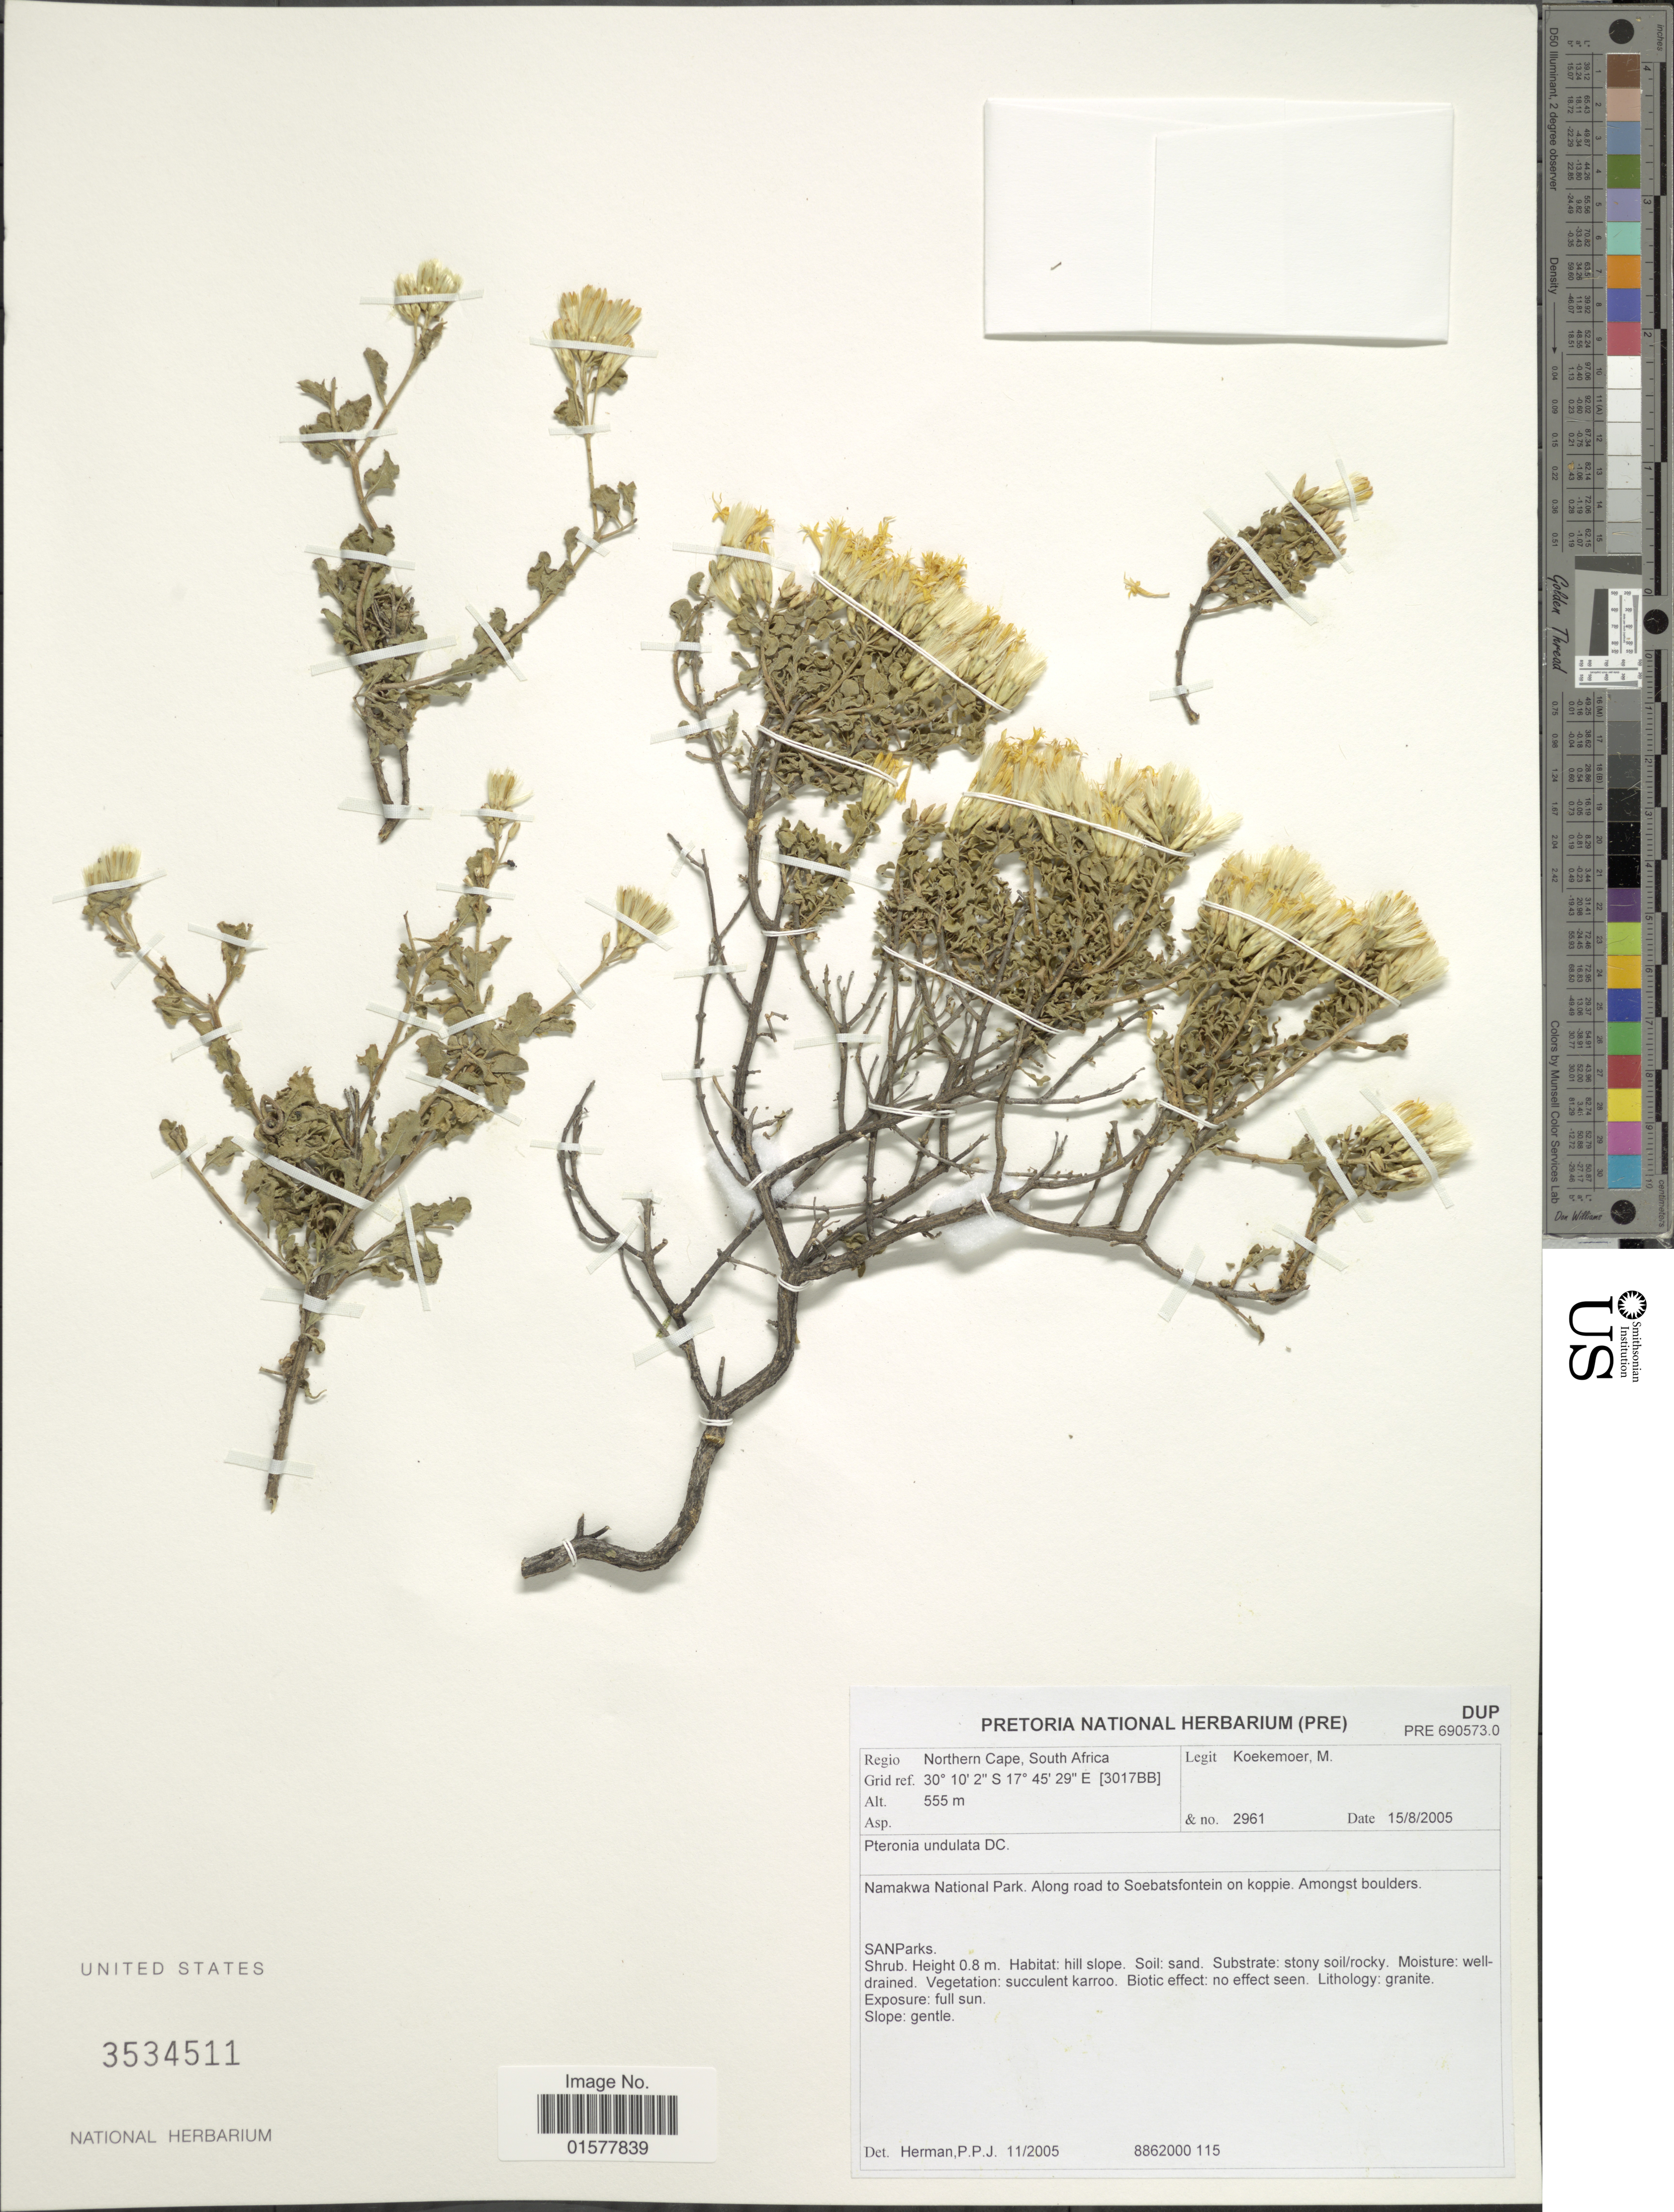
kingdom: Plantae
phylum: Tracheophyta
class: Magnoliopsida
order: Asterales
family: Asteraceae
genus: Pteronia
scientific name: Pteronia undulata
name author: DC.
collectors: M. Koekemoer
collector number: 2961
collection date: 2005-08-15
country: South Africa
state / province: Northern Cape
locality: Regio Northern Cape, South Africa, Frid ref. [3017BB], Namakwa National Park, Along road to Soebatsfontein on koppie, Amongst boulders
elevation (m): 555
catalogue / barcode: US 3534511